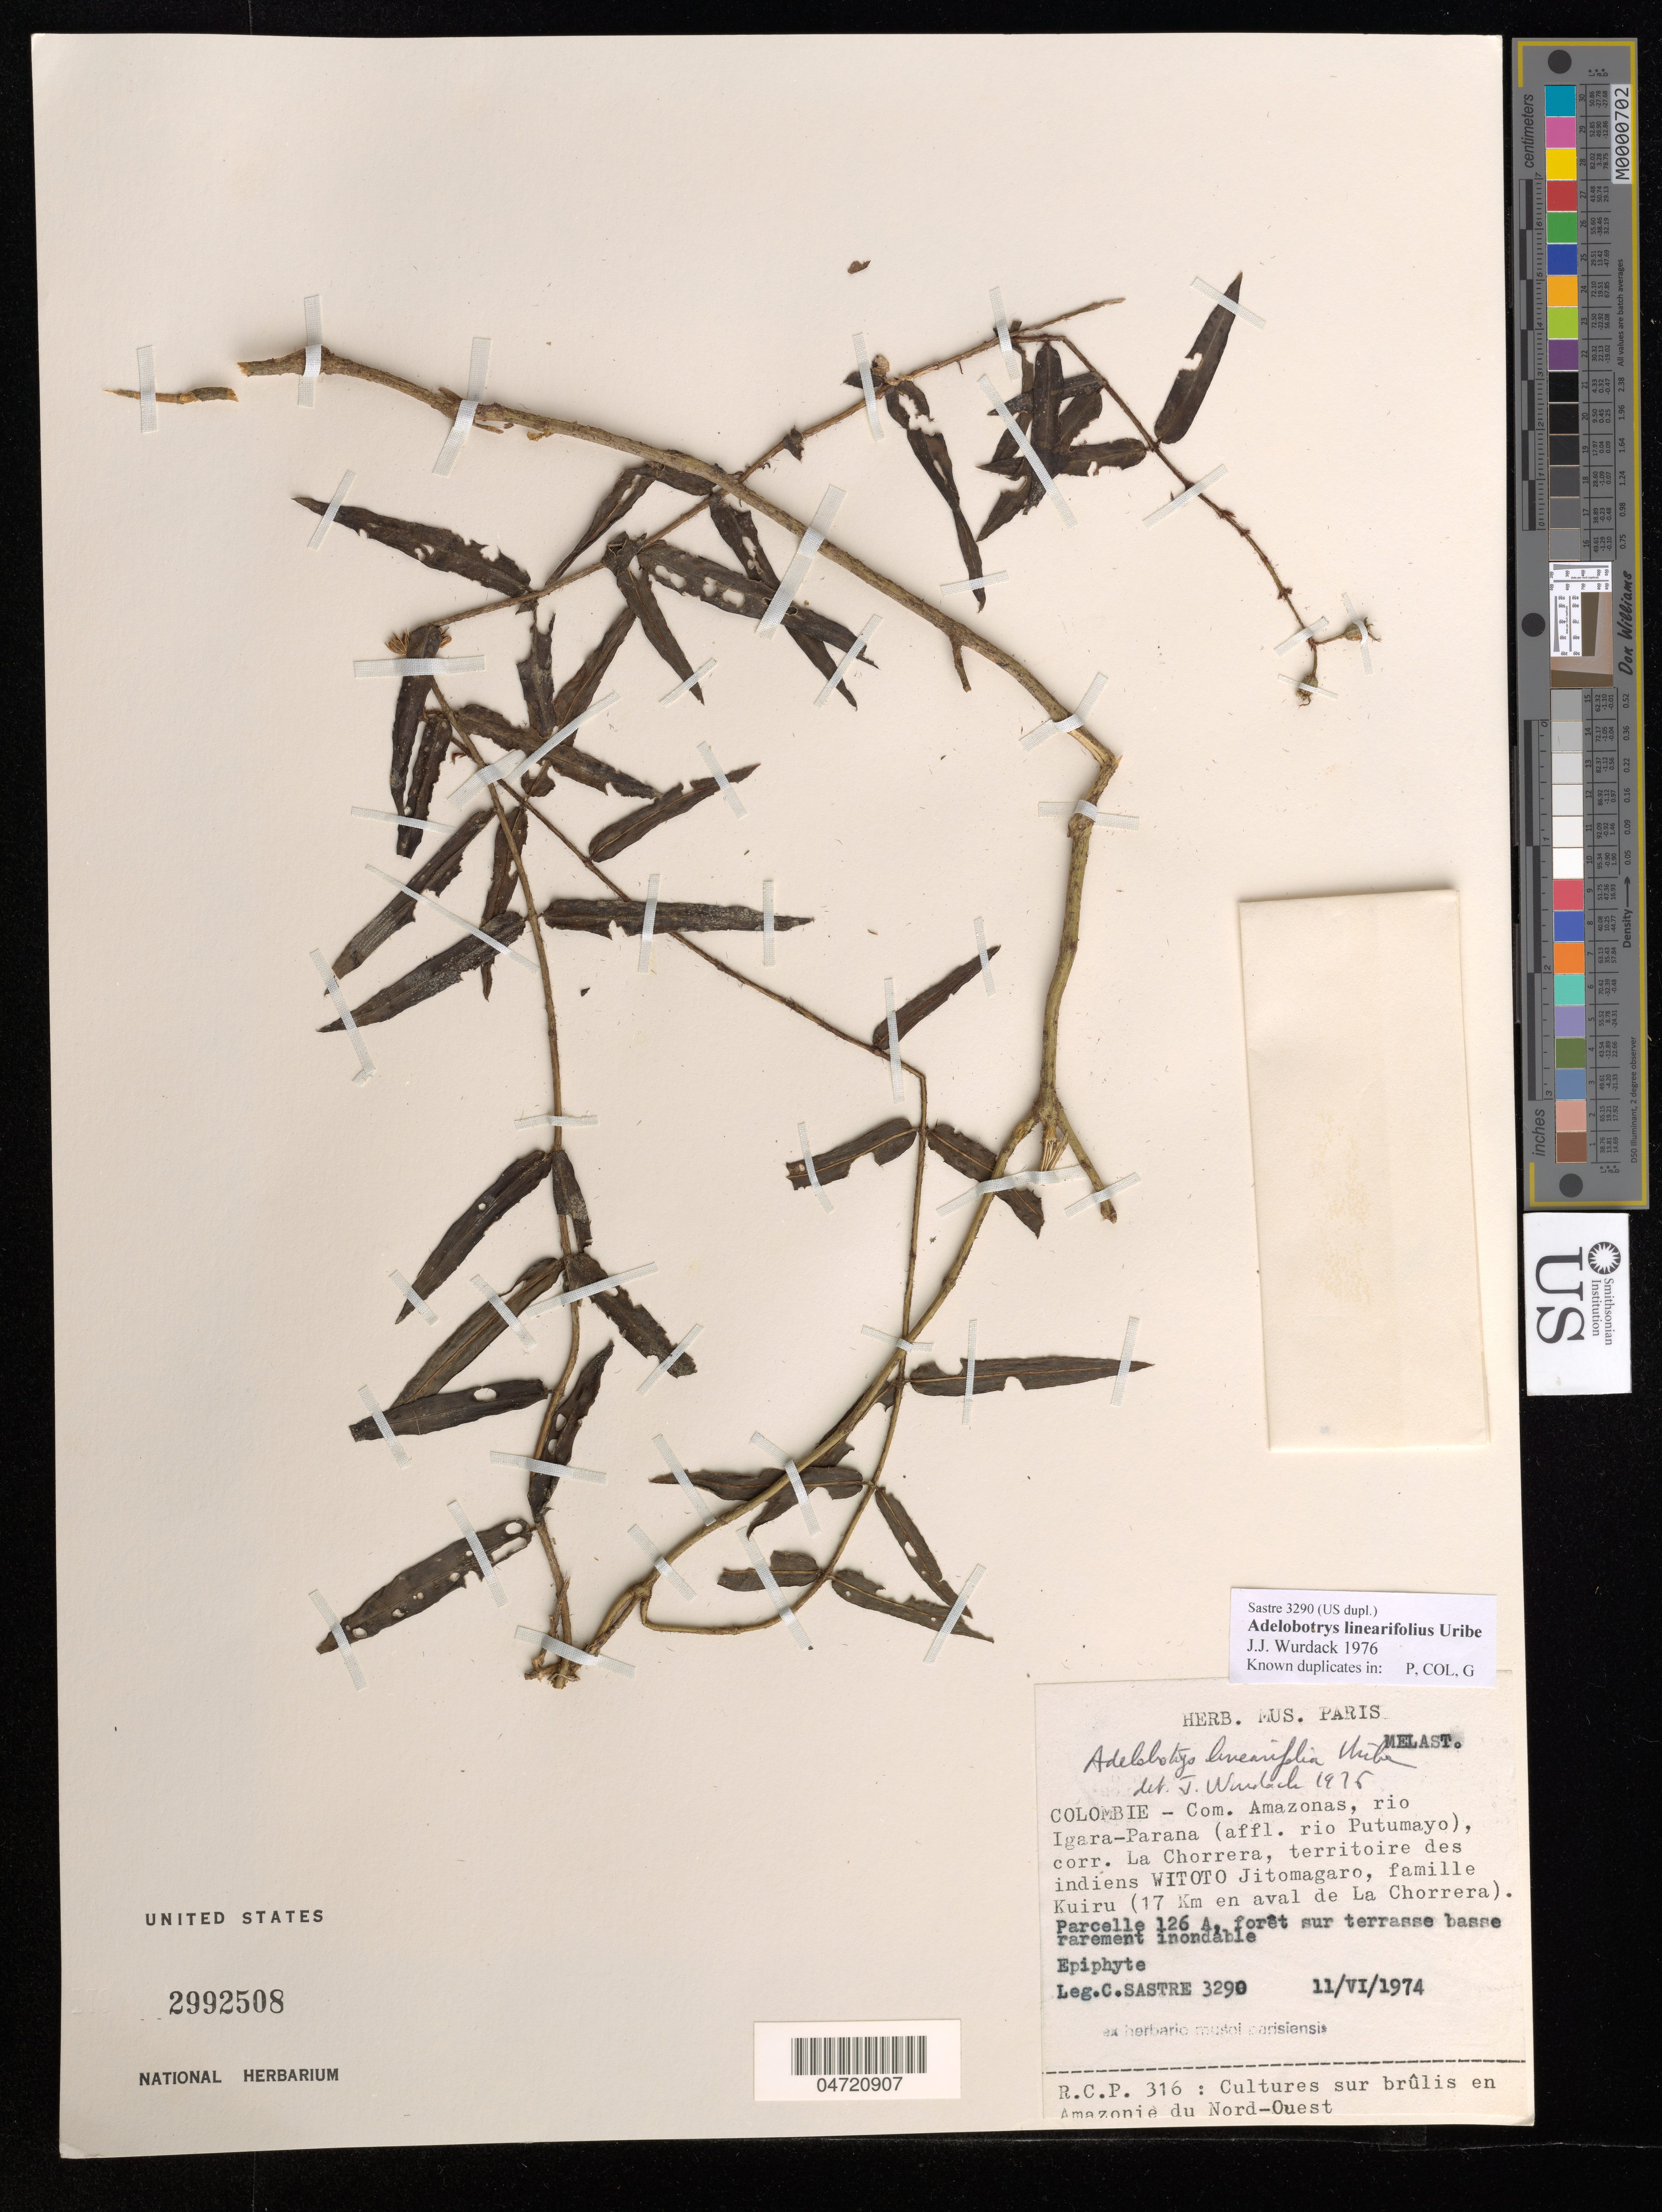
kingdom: Plantae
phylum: Tracheophyta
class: Magnoliopsida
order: Myrtales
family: Melastomataceae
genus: Adelobotrys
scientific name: Adelobotrys linearifolia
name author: L. Uribe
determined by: Wurdack, John J., (US), US (UNITED STATES)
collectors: C. Sastre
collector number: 3290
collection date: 1974-06-11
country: Colombia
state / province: Amazônas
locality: Com. Amazonas, rio Igara-Parana (affl. rio Putumayo), corr. La Chorrera, territoire des indiens WITOTO Jitomagaro, famille Kuiru (17 Km en aval de La Chorrera). Parcelle 126 A.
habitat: Parcelle 126 A, foret sur terrasse basse rarement inondable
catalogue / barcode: US 2992508